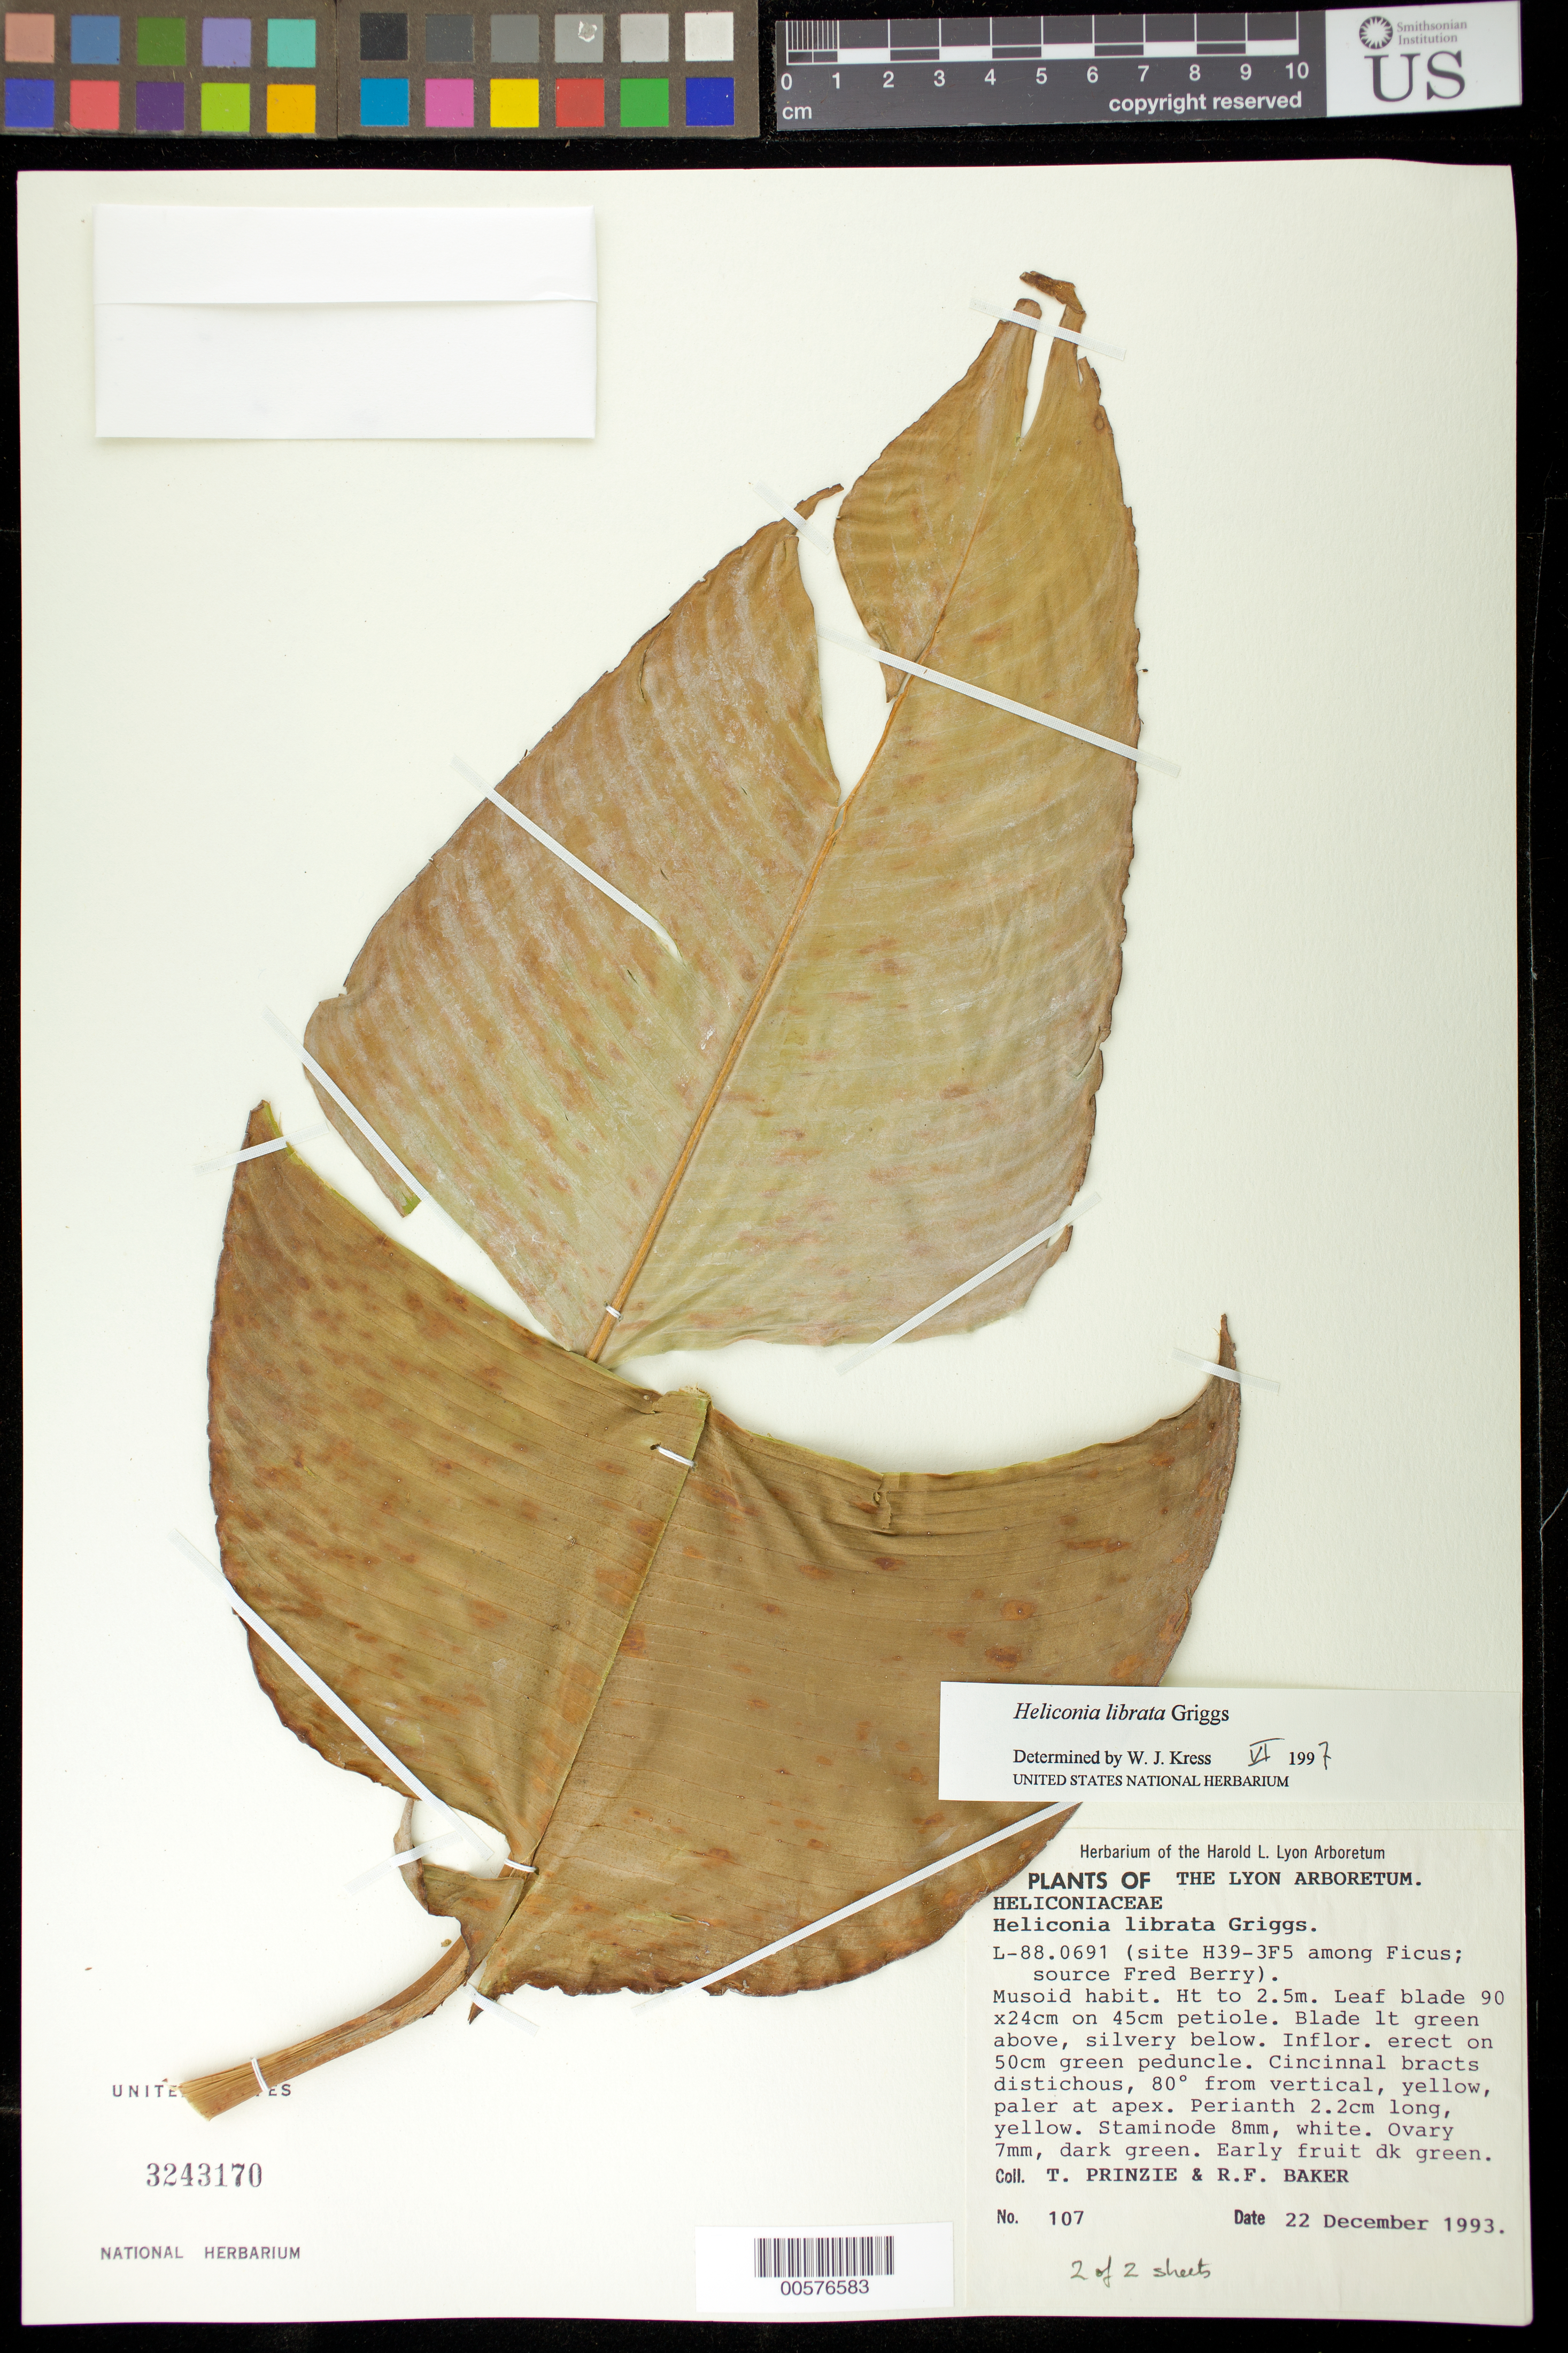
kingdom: Plantae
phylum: Tracheophyta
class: Liliopsida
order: Zingiberales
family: Heliconiaceae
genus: Heliconia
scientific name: Heliconia librata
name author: R.F. Griggs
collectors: T. Prinzie & R. F. Baker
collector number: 107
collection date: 1993-12-22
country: United States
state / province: Hawaii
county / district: Honolulu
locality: Lyon Arboretum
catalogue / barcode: US 3243170